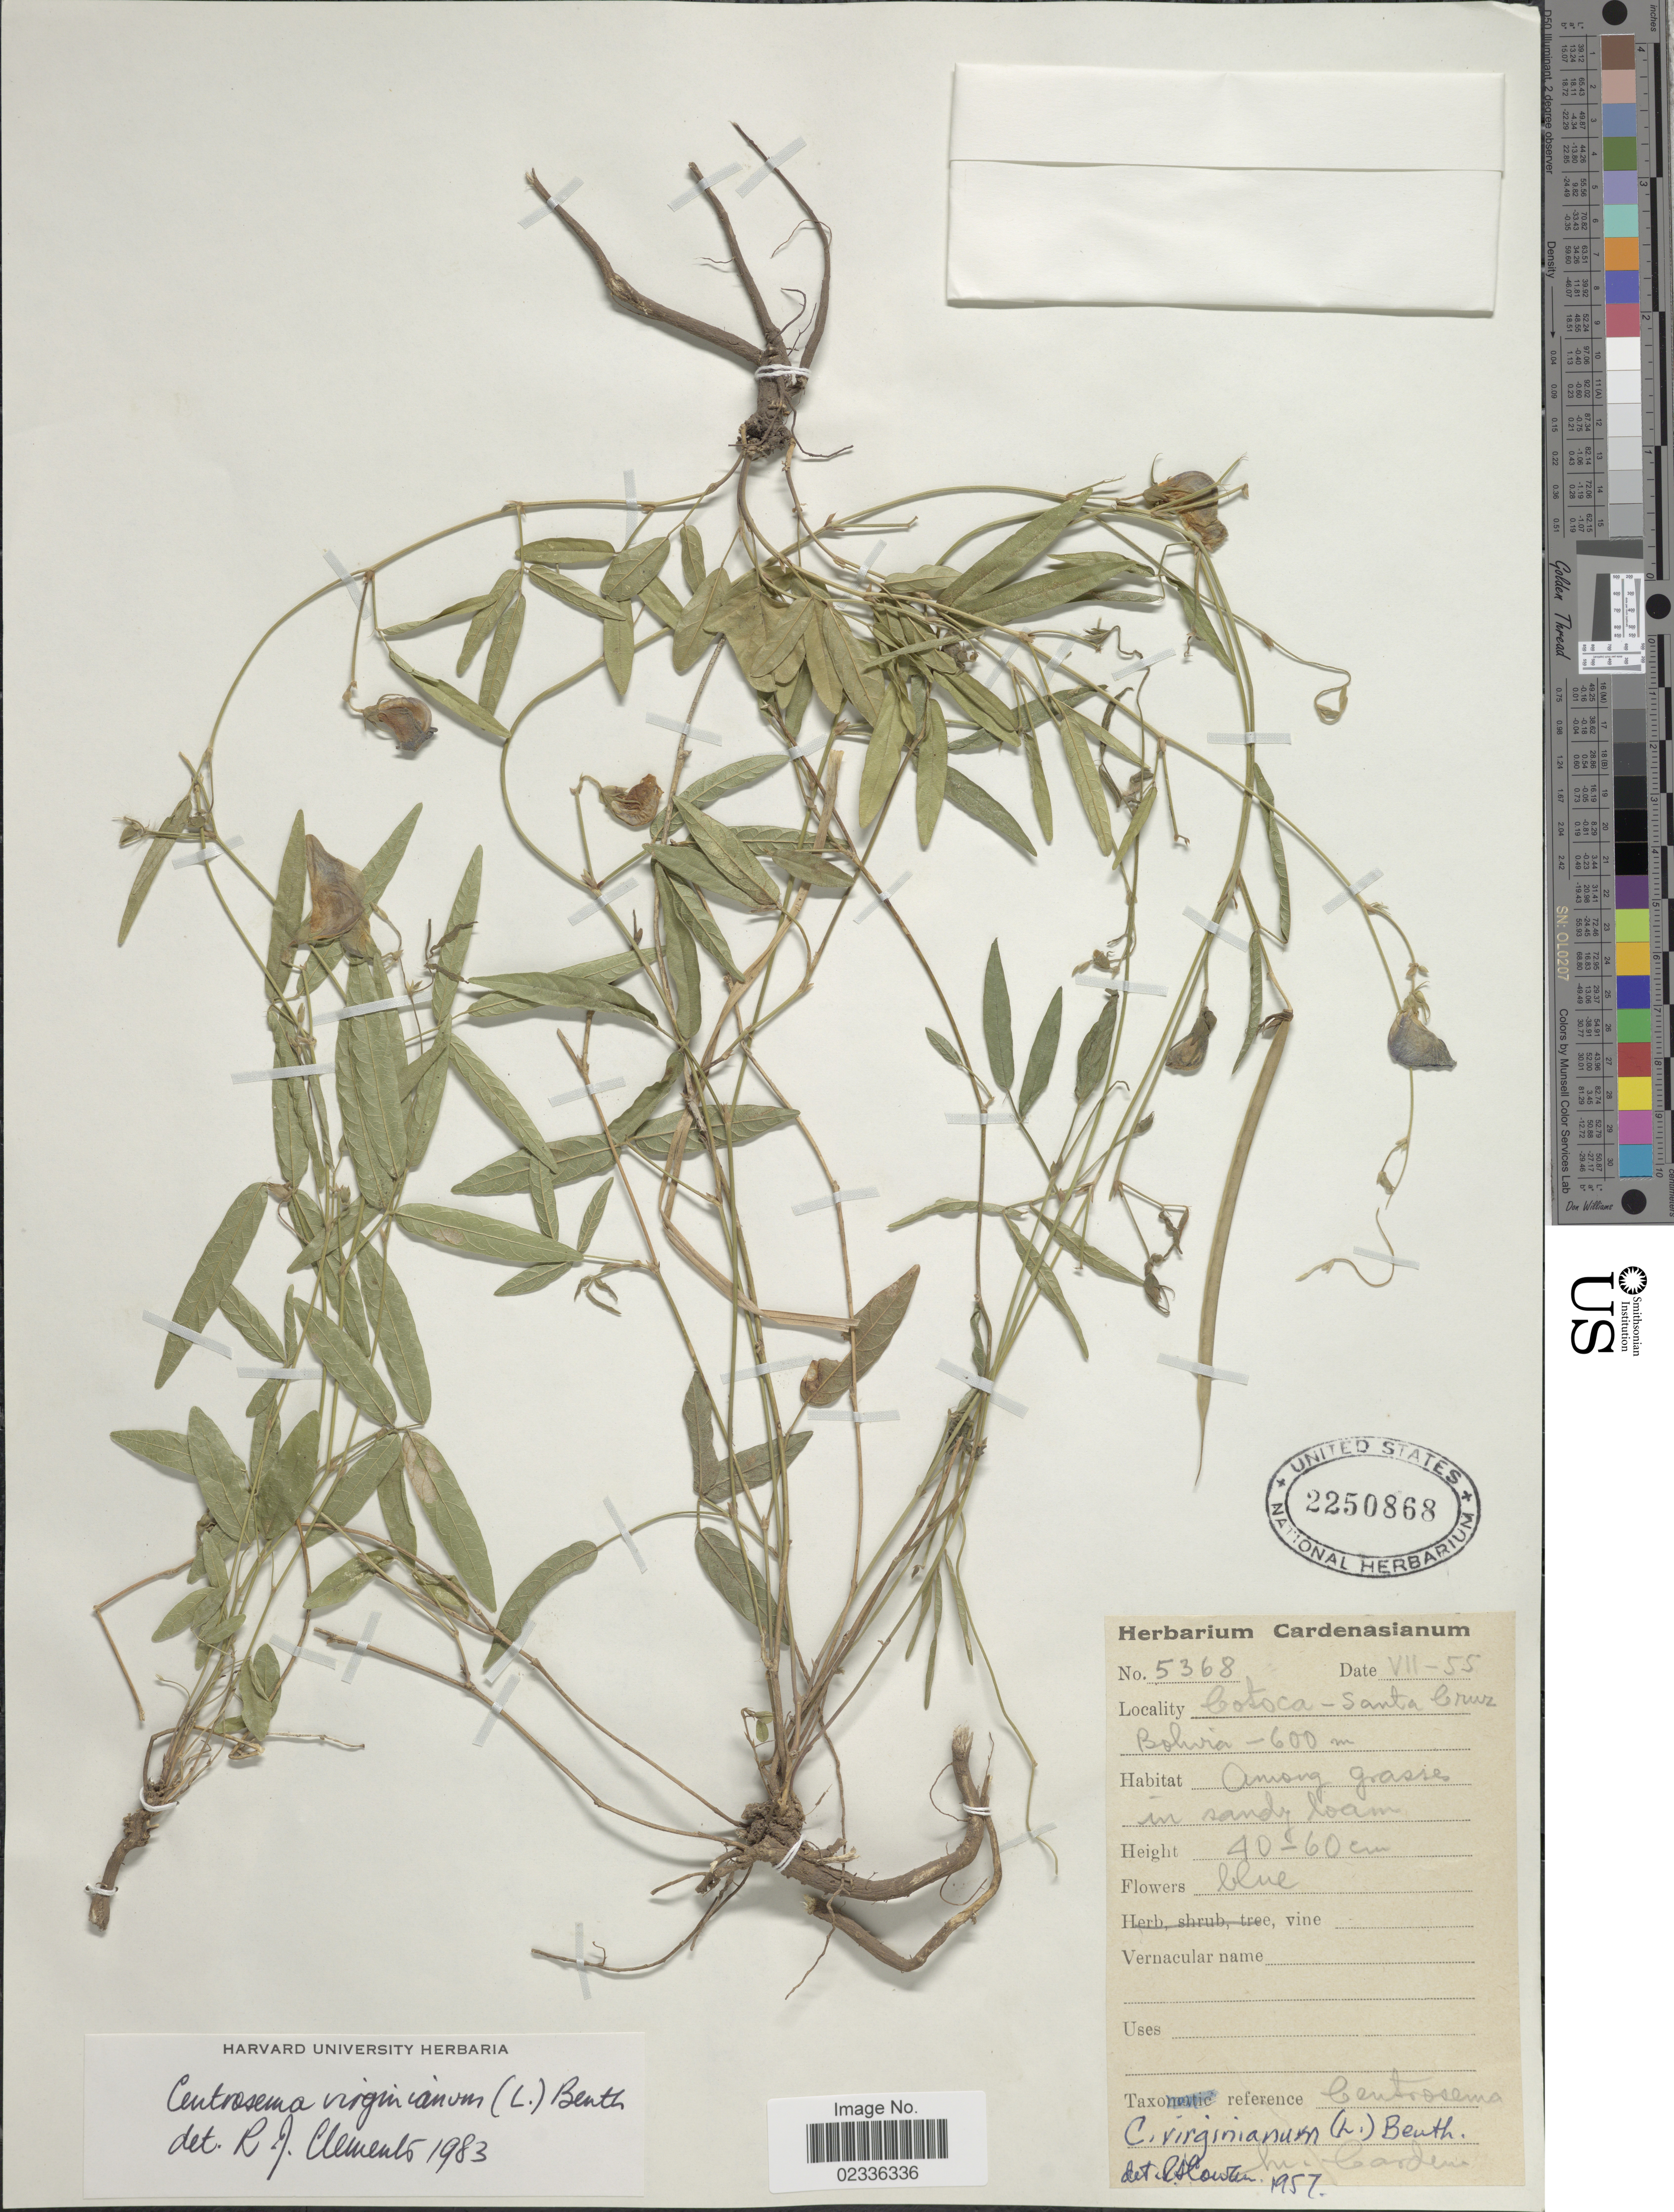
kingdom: Plantae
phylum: Tracheophyta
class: Magnoliopsida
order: Fabales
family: Fabaceae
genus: Centrosema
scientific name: Centrosema virginianum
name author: (L.) Benth.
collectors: M. Cárdenas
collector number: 5368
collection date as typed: Transcribed d/m/y: /7/55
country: Bolivia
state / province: Santa Cruz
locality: Cotoca.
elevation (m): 600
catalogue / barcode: US 2250868